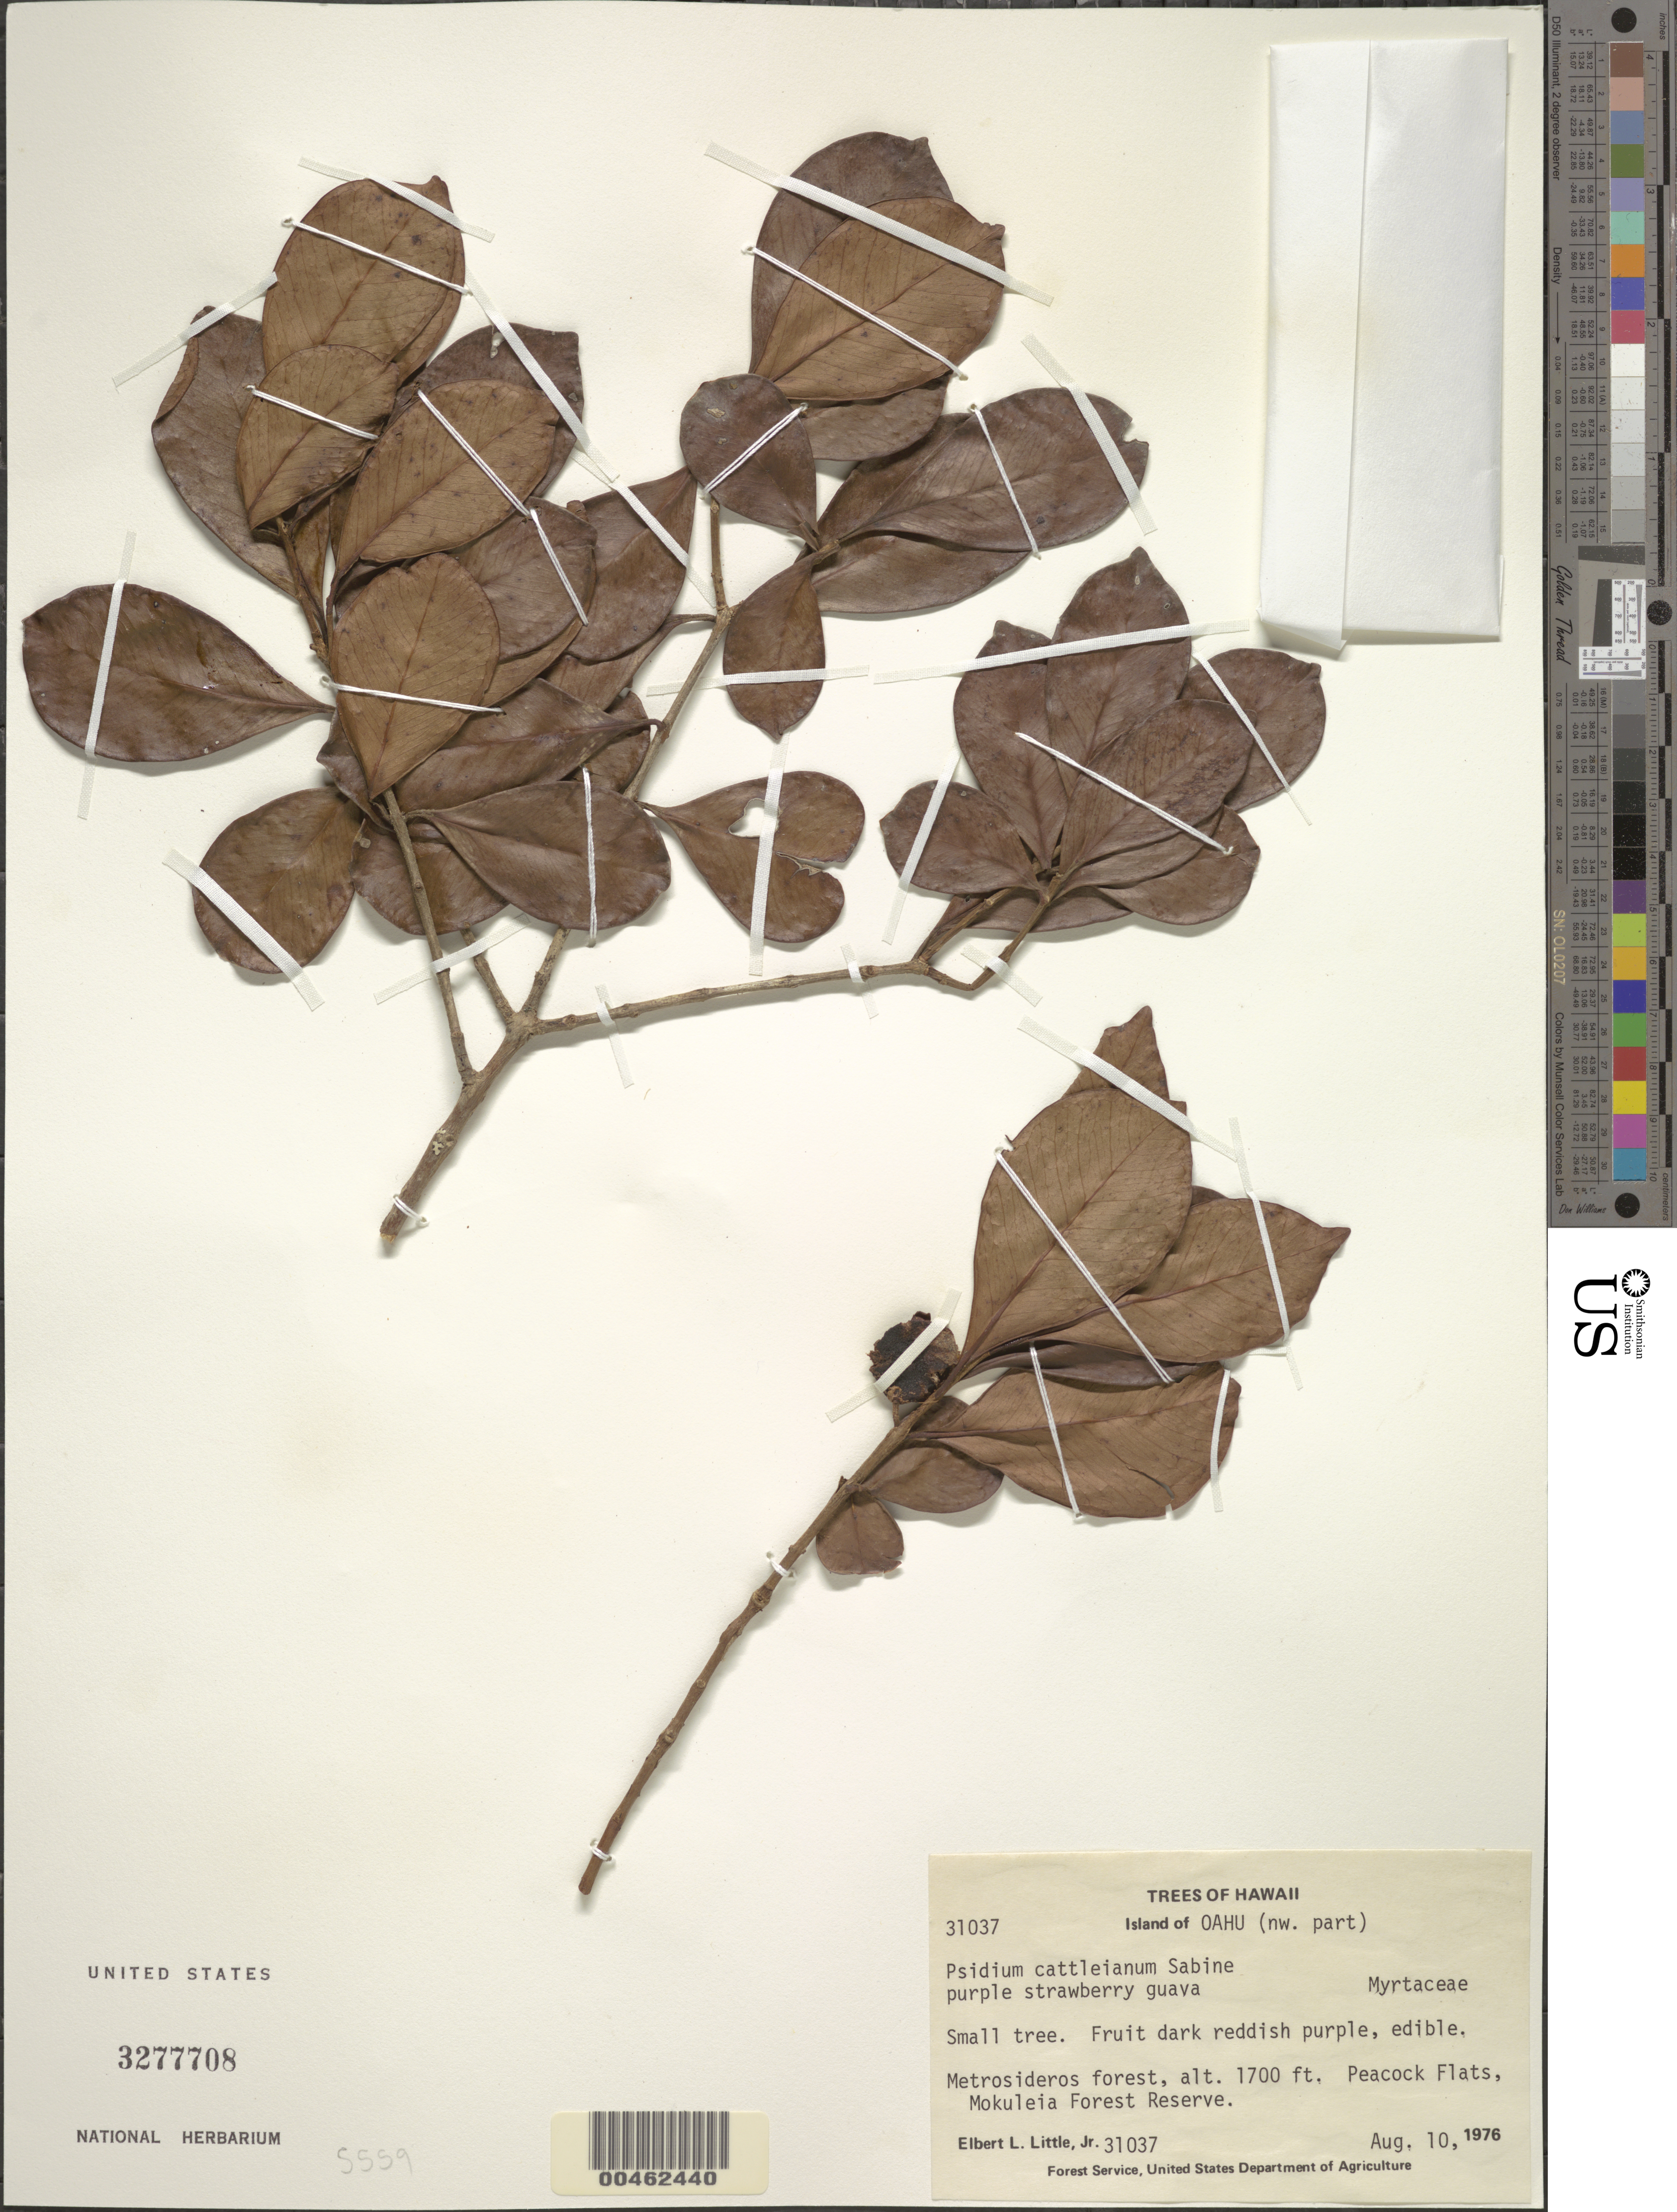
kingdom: Plantae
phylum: Tracheophyta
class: Magnoliopsida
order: Myrtales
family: Myrtaceae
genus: Psidium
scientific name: Psidium cattleyanum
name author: Sabine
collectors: E. L. Little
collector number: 31037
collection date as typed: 10 Aug 1976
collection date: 1976-08-10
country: United States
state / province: Hawaii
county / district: Honolulu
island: Oahu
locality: NW part of Oahu, Peacock Flats, Mokuleia Forest Reserve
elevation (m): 518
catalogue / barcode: US 3277708